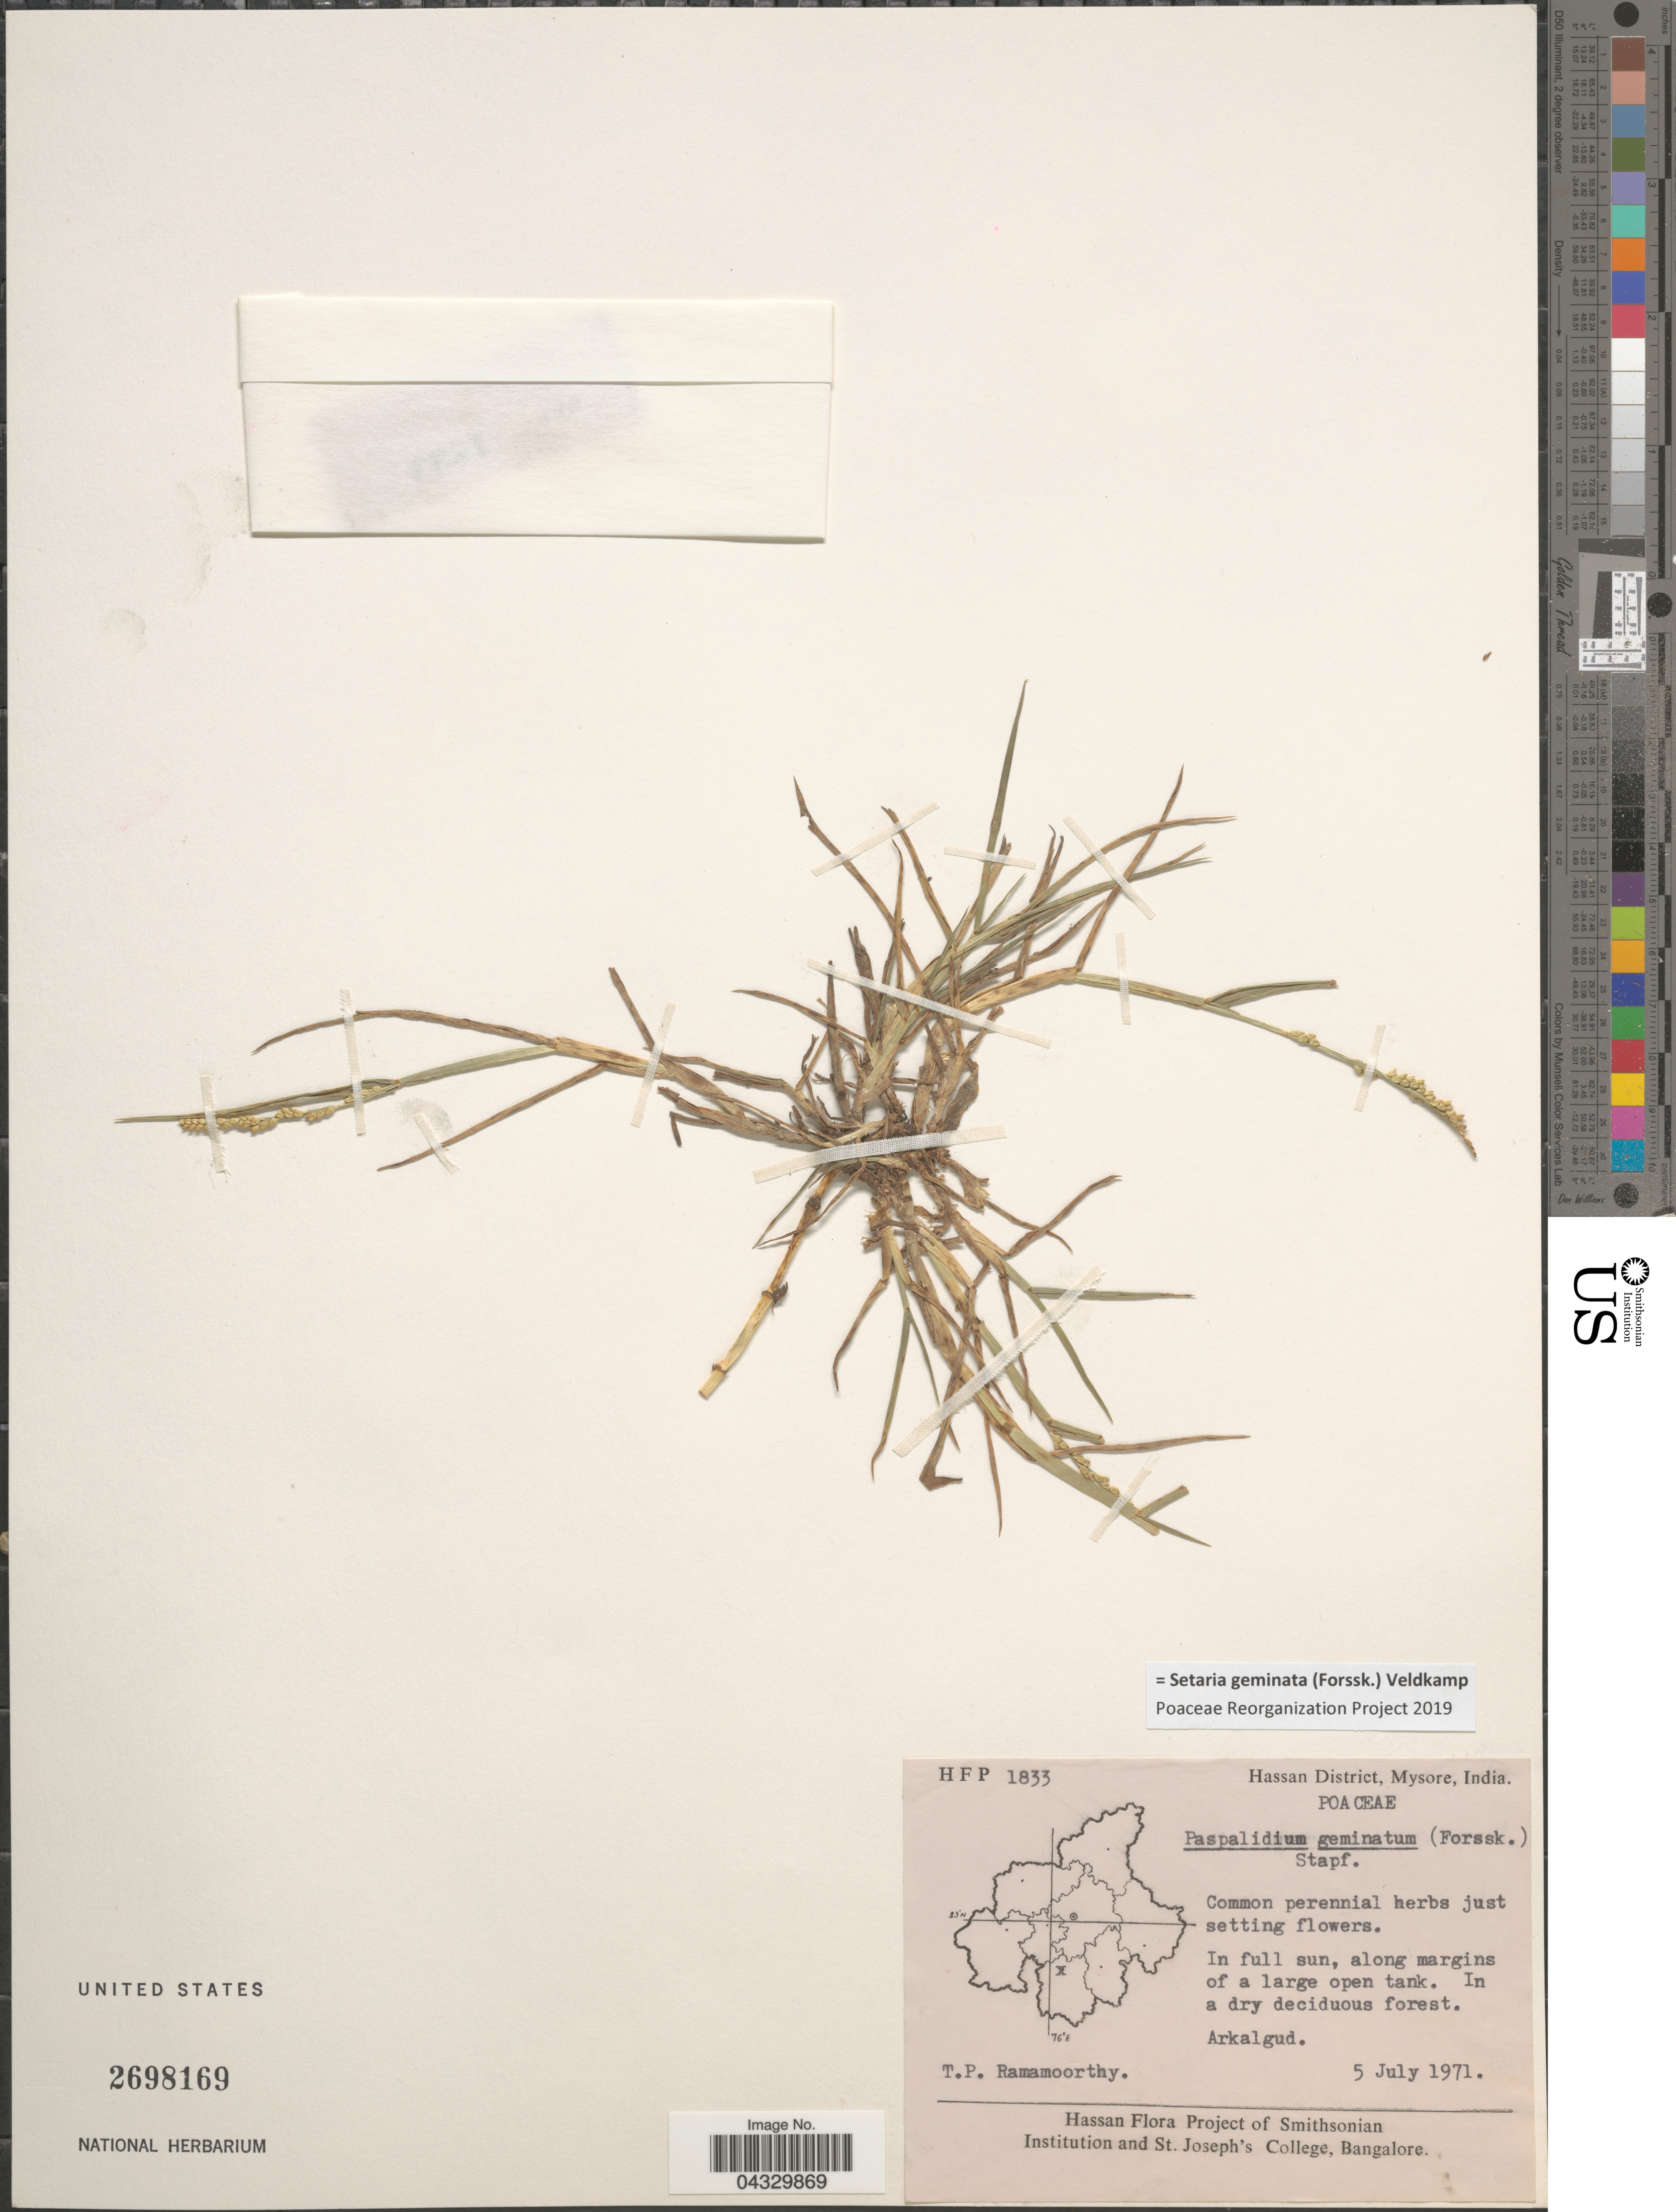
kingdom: Plantae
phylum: Tracheophyta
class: Liliopsida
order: Poales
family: Poaceae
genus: Setaria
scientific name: Setaria geminata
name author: (Forssk.) Veldkamp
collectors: T. P. Ramamoorthy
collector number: HFP1833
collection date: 1971-07-05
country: India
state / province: Karnataka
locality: Hassan District, Mysore. Arkalgud.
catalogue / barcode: US 2698169